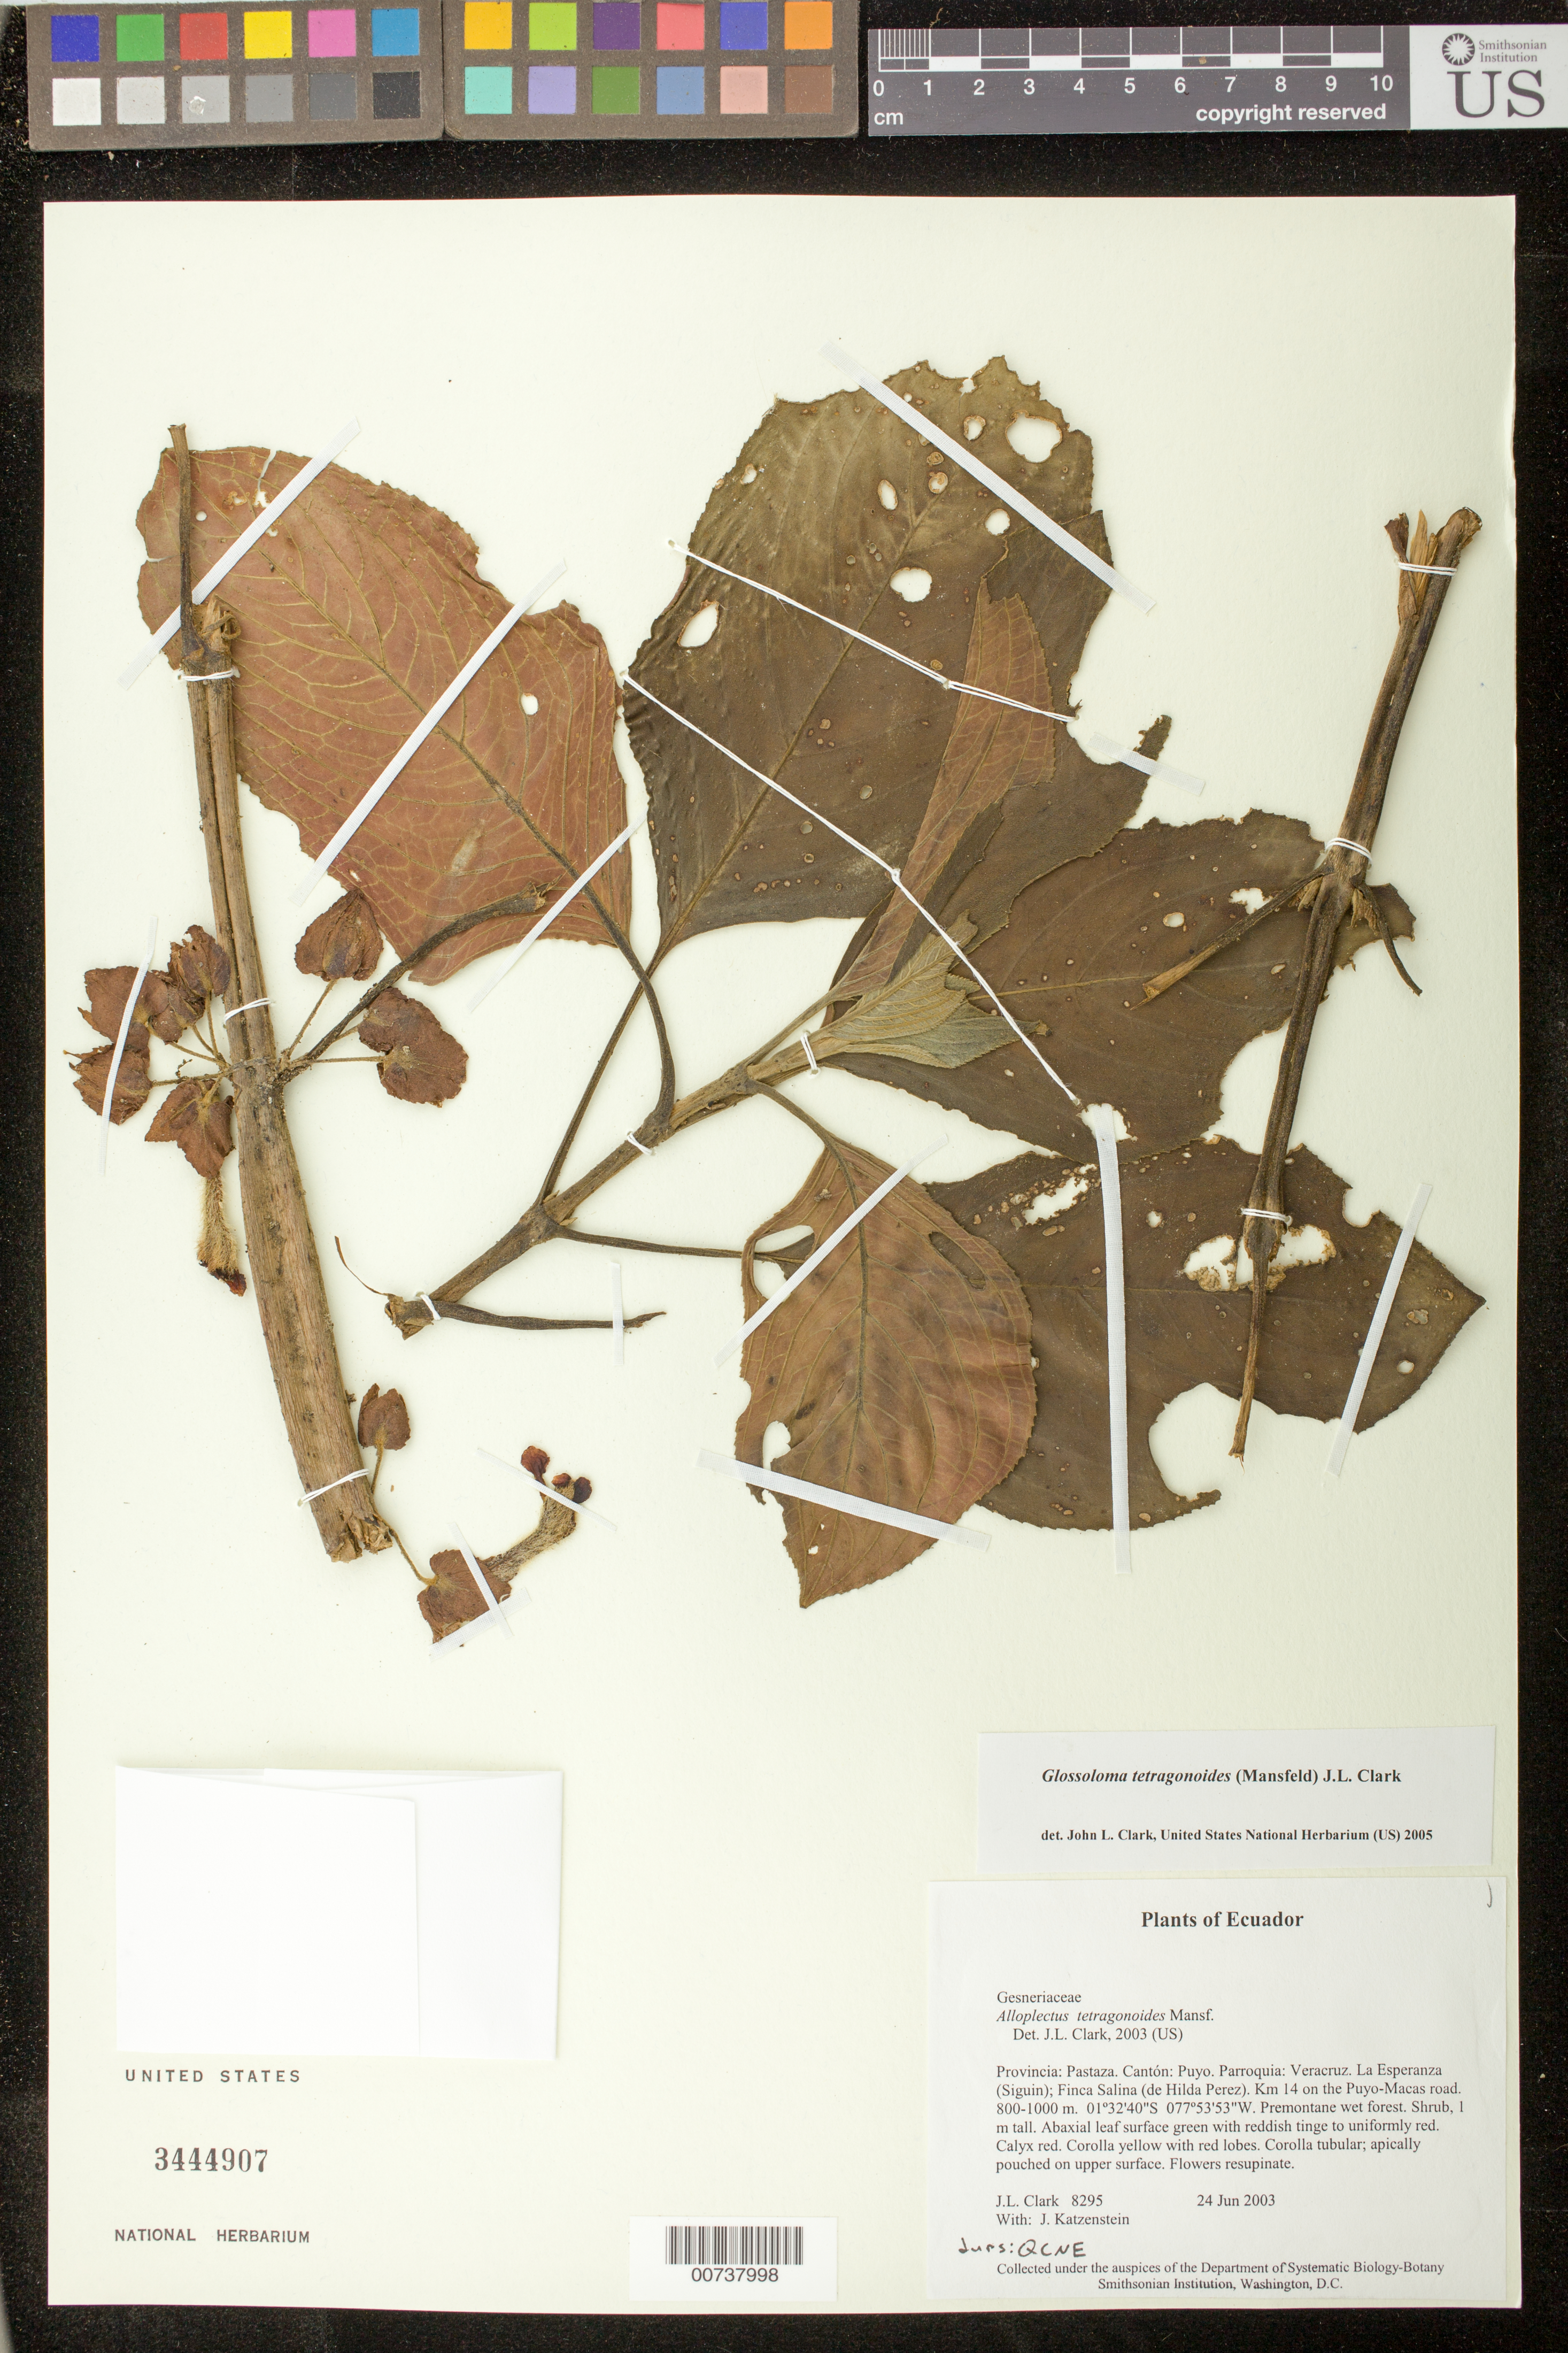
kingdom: Plantae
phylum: Tracheophyta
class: Magnoliopsida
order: Lamiales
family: Gesneriaceae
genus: Glossoloma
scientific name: Glossoloma tetragonoides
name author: (Mansf.) J.L. Clark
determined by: Clark, J. L., (SEL), The Marie Selby Botanical Garden (UNITED STATES)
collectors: J. L. Clark & J. Katzenstein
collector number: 8295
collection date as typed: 24 Jun 2003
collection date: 2003-06-24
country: Ecuador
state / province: Pastaza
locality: Puyo. Parroquia: Veracruz. La Esperanza (Siguin); Finca Salina (de Hilda Perez). Km 14 on the Puyo-Macas road.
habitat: Premontane wet forest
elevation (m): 800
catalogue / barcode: US 3444907